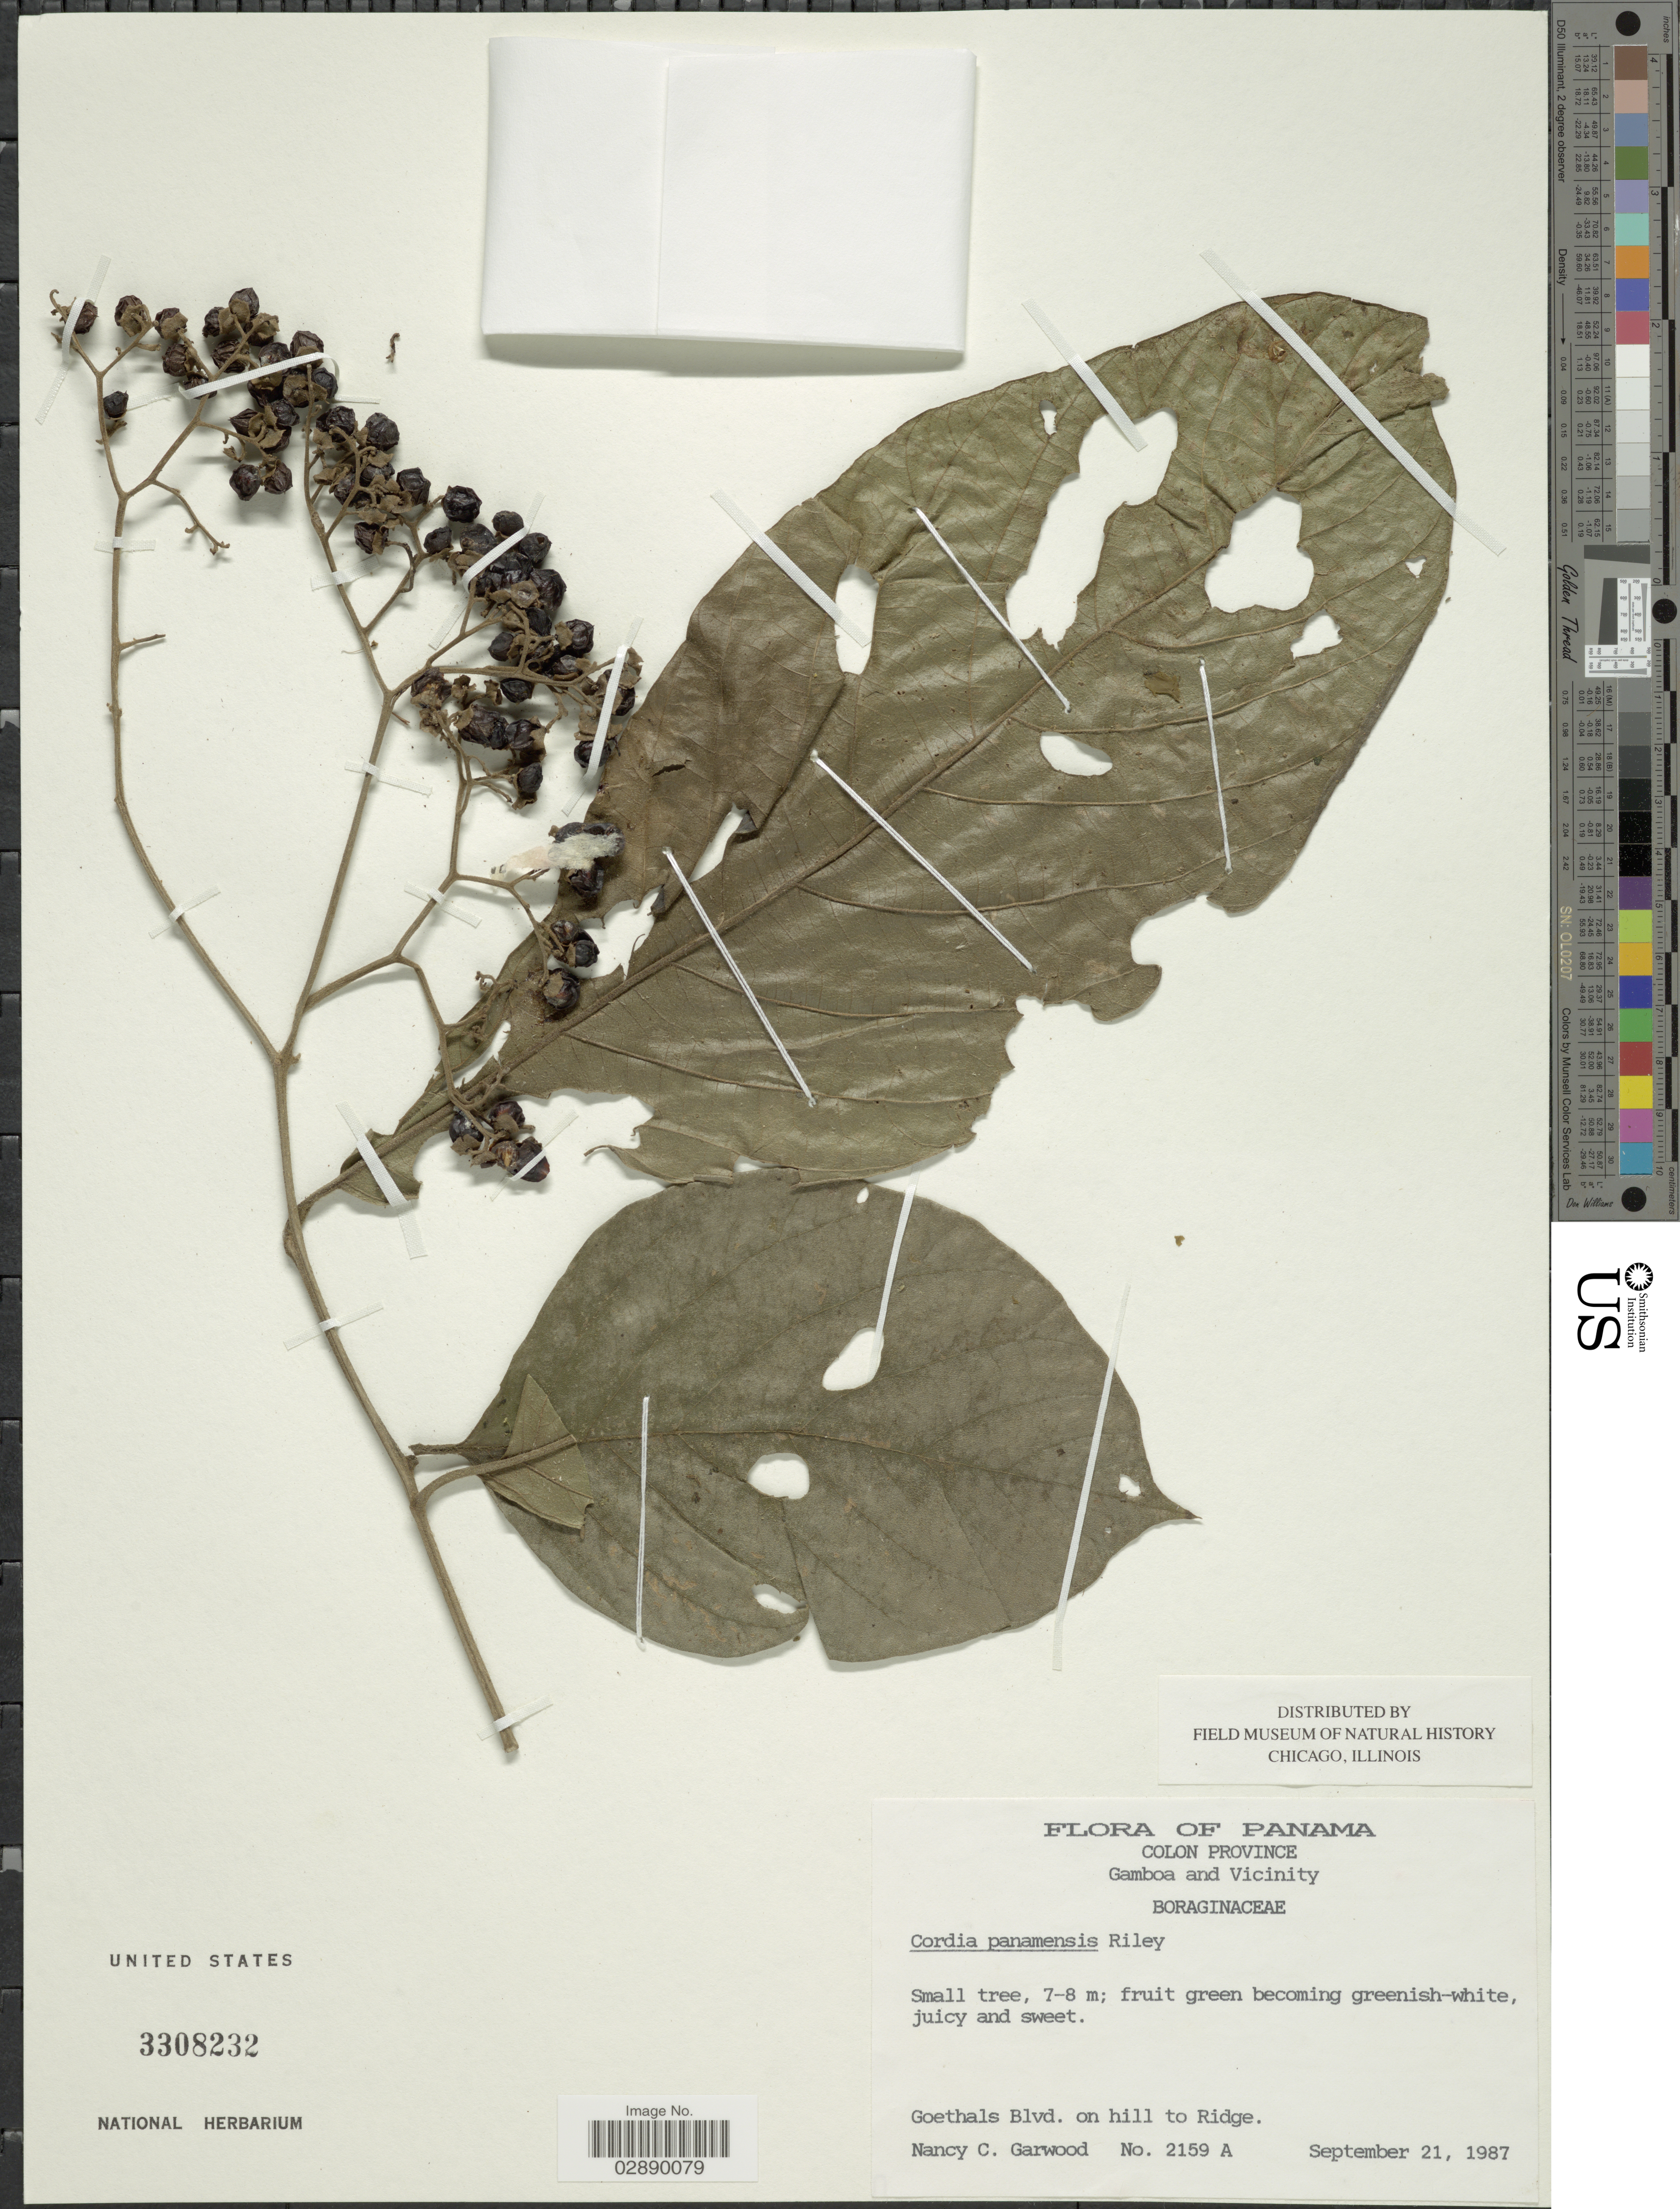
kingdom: Plantae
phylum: Tracheophyta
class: Magnoliopsida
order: Boraginales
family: Cordiaceae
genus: Cordia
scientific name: Cordia panamensis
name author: L. Riley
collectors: N. C. Garwood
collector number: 2159 A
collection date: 1987-09-21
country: Panama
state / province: Colón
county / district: Canal Zone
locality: Colon Province. Gamboa and vicinity. Goethals Blvd. on hill to Ridge.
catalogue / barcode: US 3308232